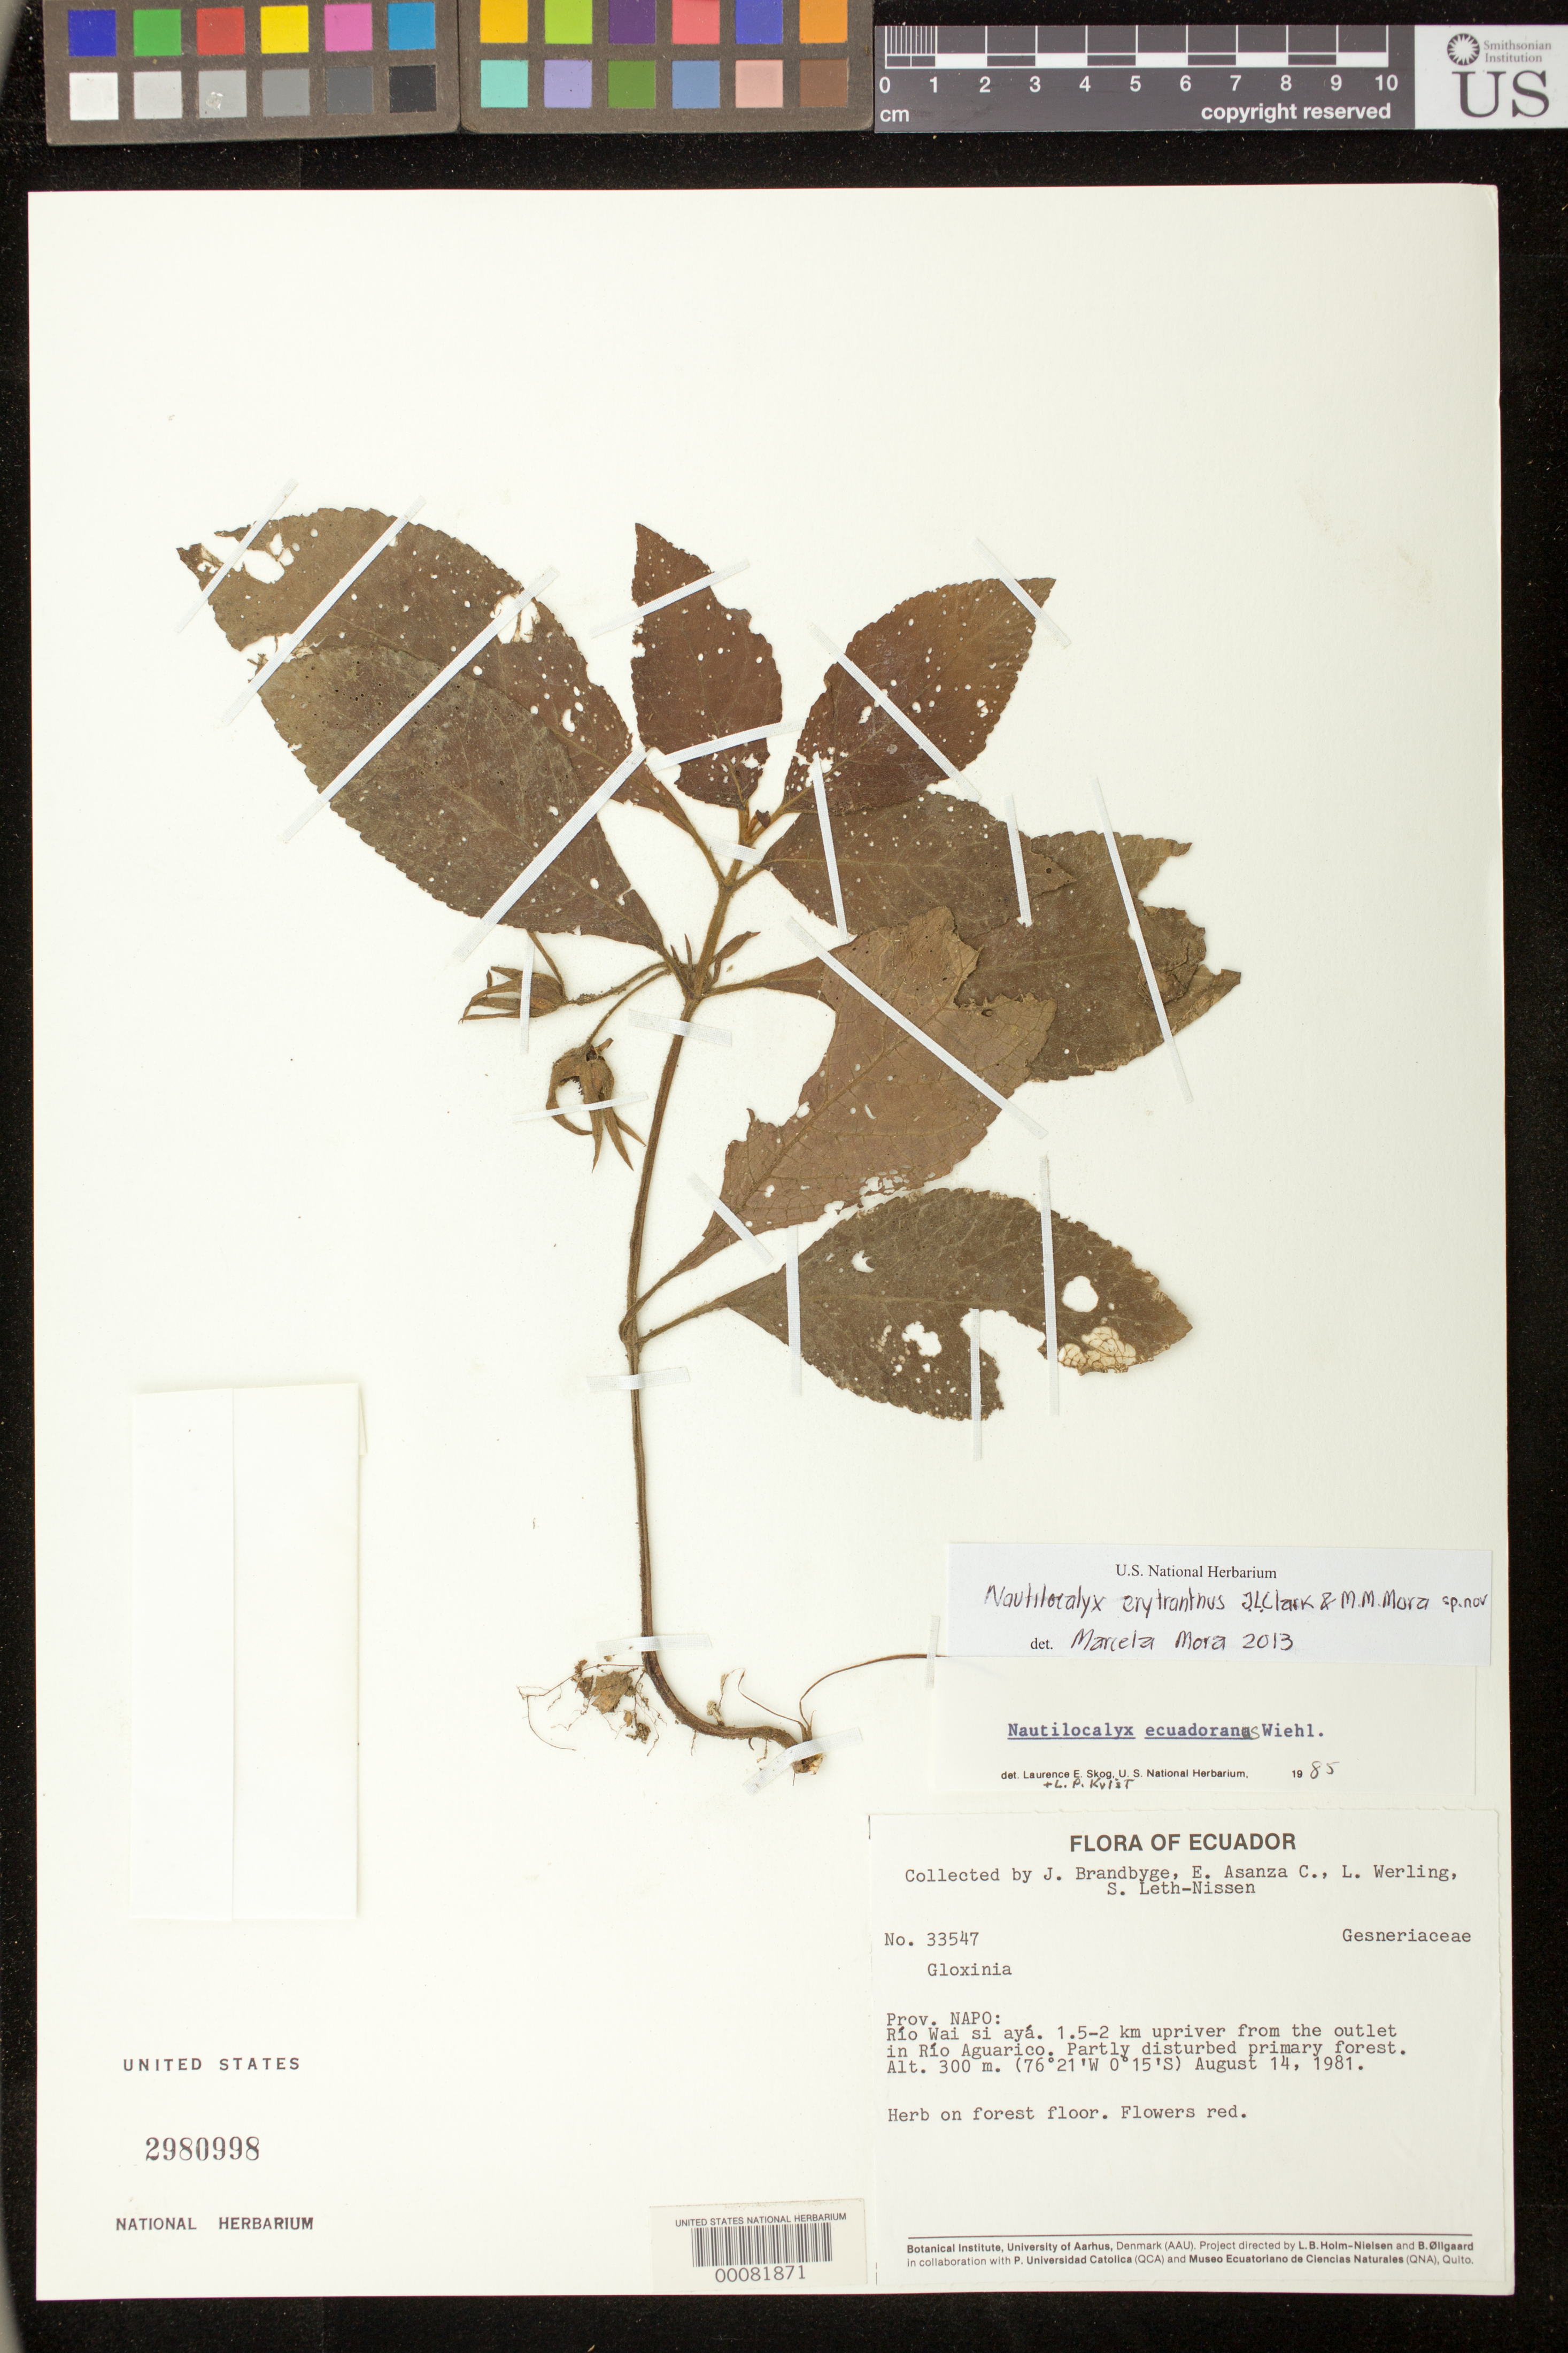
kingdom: Plantae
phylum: Tracheophyta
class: Magnoliopsida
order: Lamiales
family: Gesneriaceae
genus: Nautilocalyx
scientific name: Nautilocalyx erytranthus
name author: J.L. Clark & M.M. Mora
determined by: Mora, M. Marcela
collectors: J. Brandbyge, E. Asanza C., L. Werling & S. Leth-Nissen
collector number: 33547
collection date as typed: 14 Aug 1981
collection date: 1981-08-14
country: Ecuador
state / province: Napo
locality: Rio Wai Si Aya, 1.5-2 km upriver from the outlet in Rio Aguarico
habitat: Partly disturbed primary forest; on forest floor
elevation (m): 300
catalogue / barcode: US 2980998